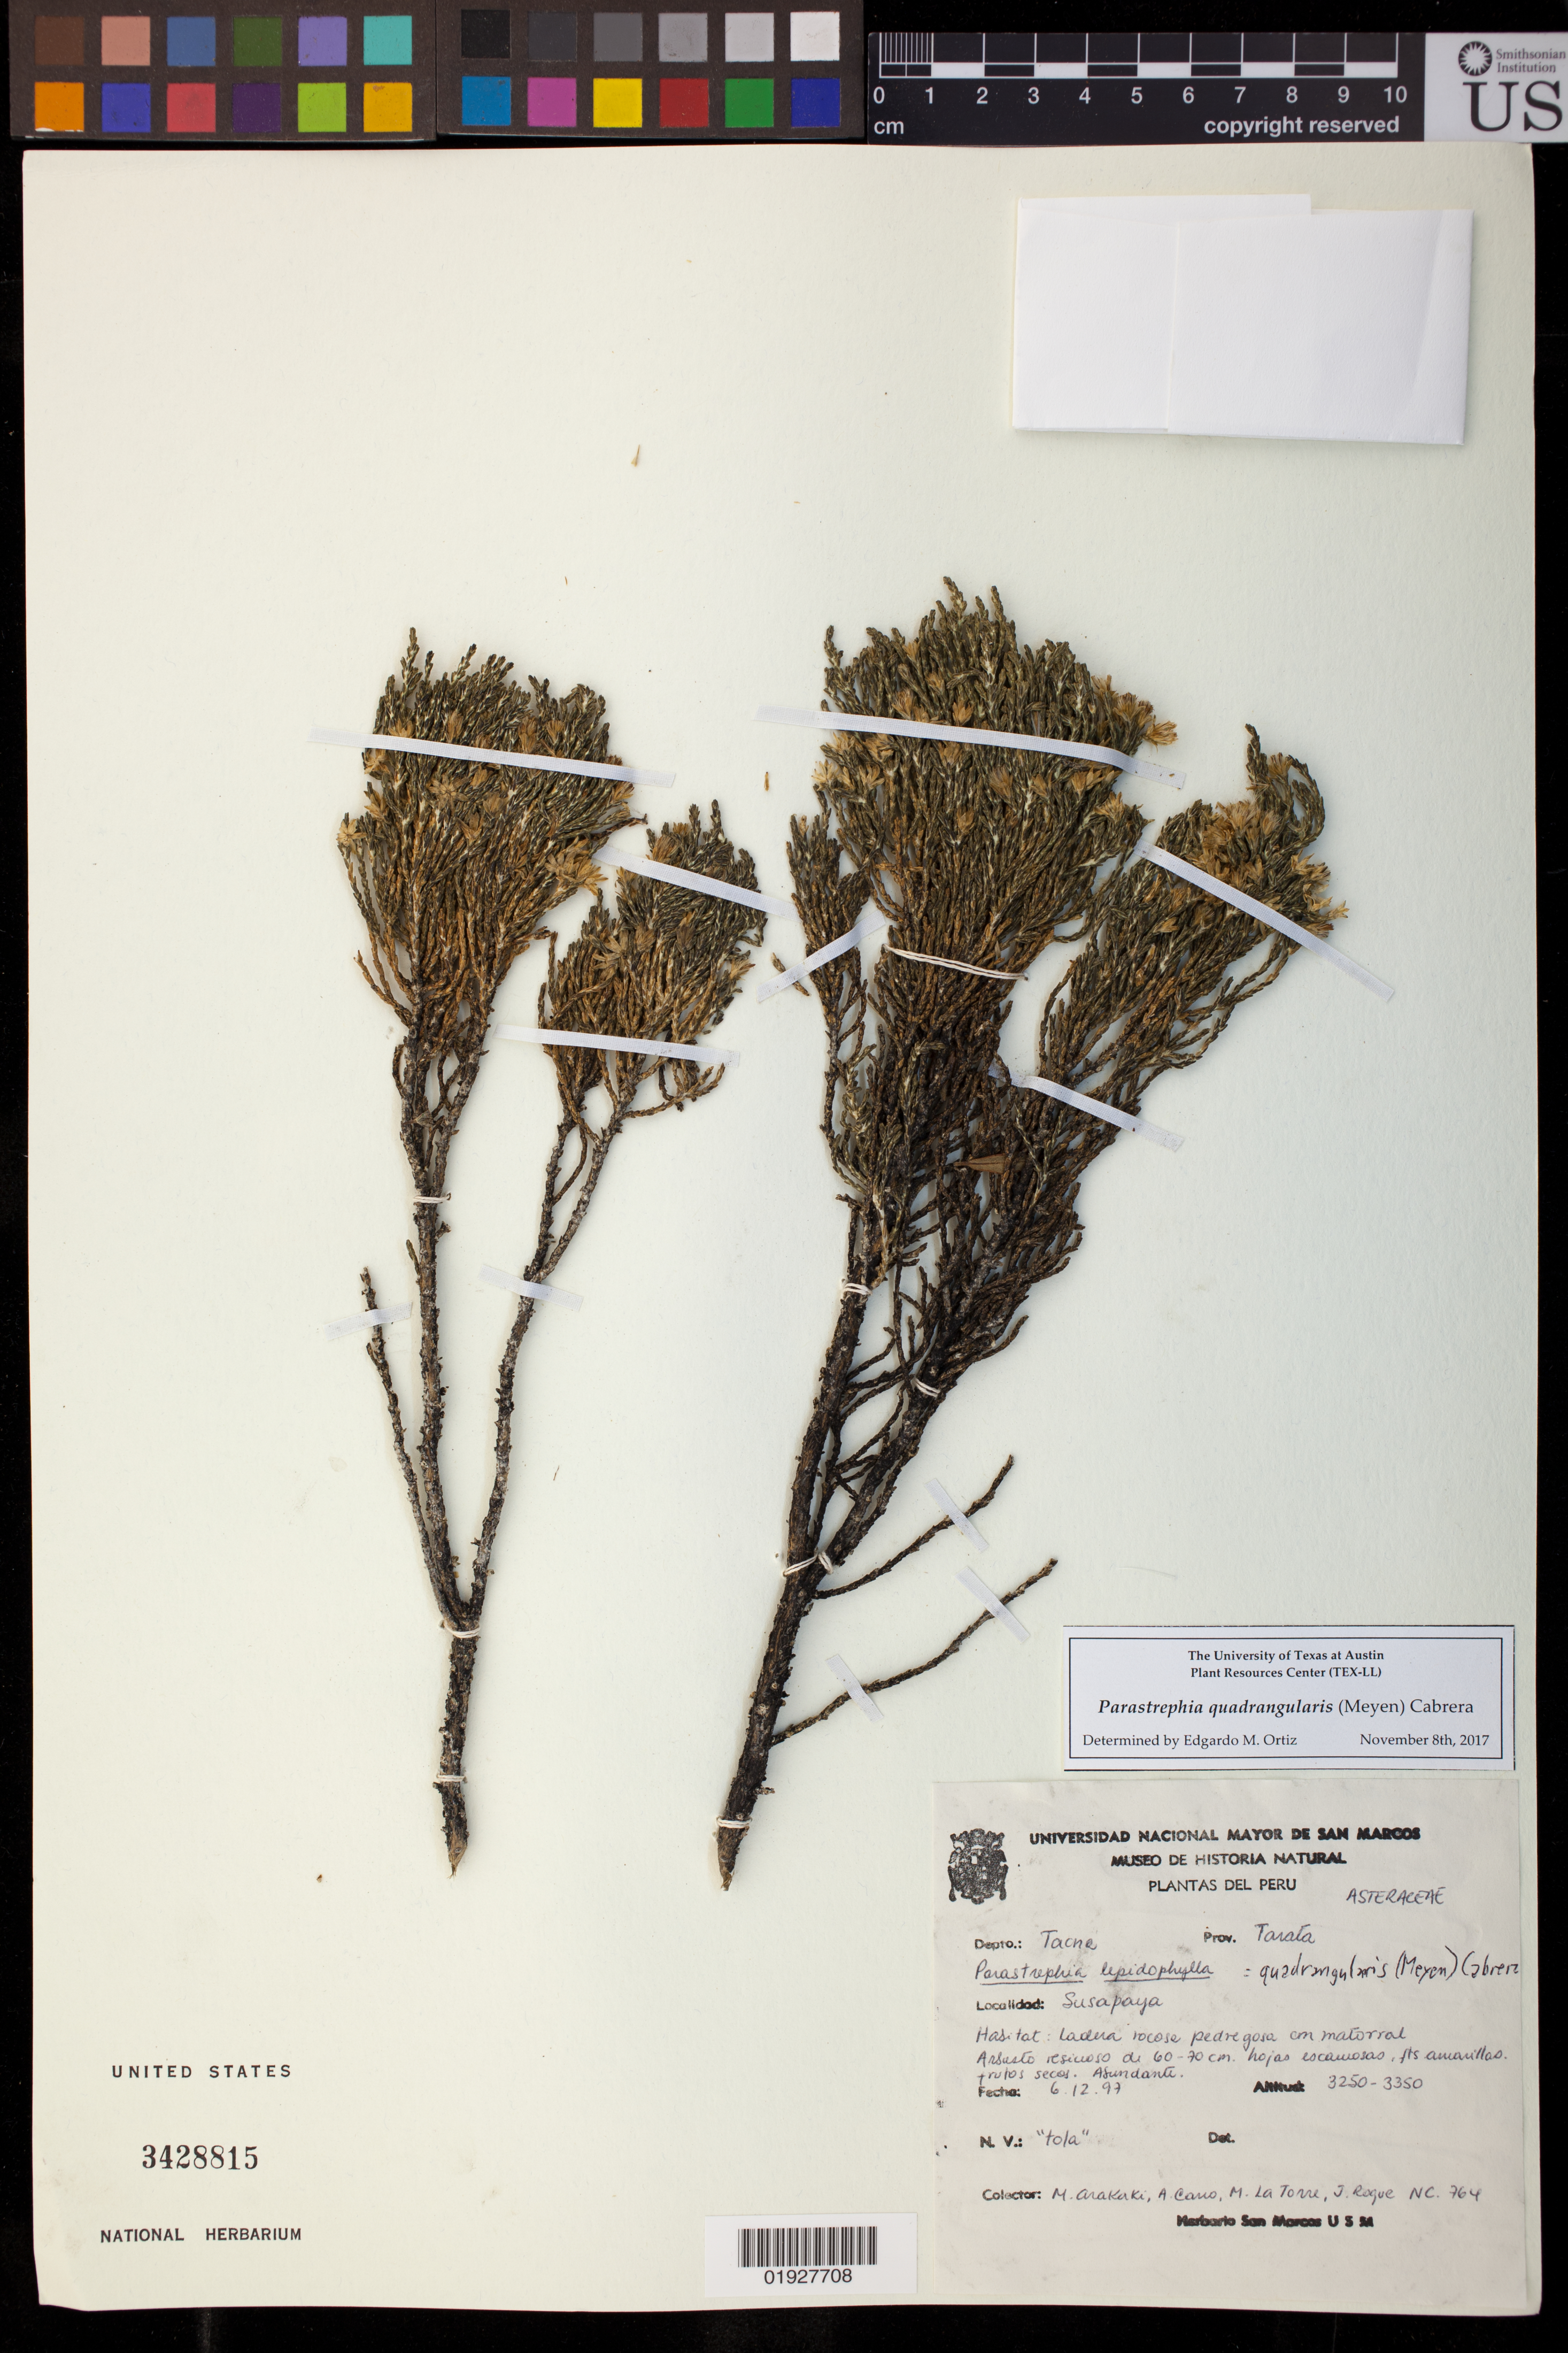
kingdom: Plantae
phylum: Tracheophyta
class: Magnoliopsida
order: Asterales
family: Asteraceae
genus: Parastrephia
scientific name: Parastrephia quadrangularis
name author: (Meyen) Cabrera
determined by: Ortiz, E. M.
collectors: M. Arakaki, A. Cano, M. La Torre & J. Rogue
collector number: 764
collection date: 1997-12-06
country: Peru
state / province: Tacna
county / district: Tarata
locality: Susapaya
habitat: Ladera rocose pedregosa en matorral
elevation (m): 3250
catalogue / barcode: US 3428815